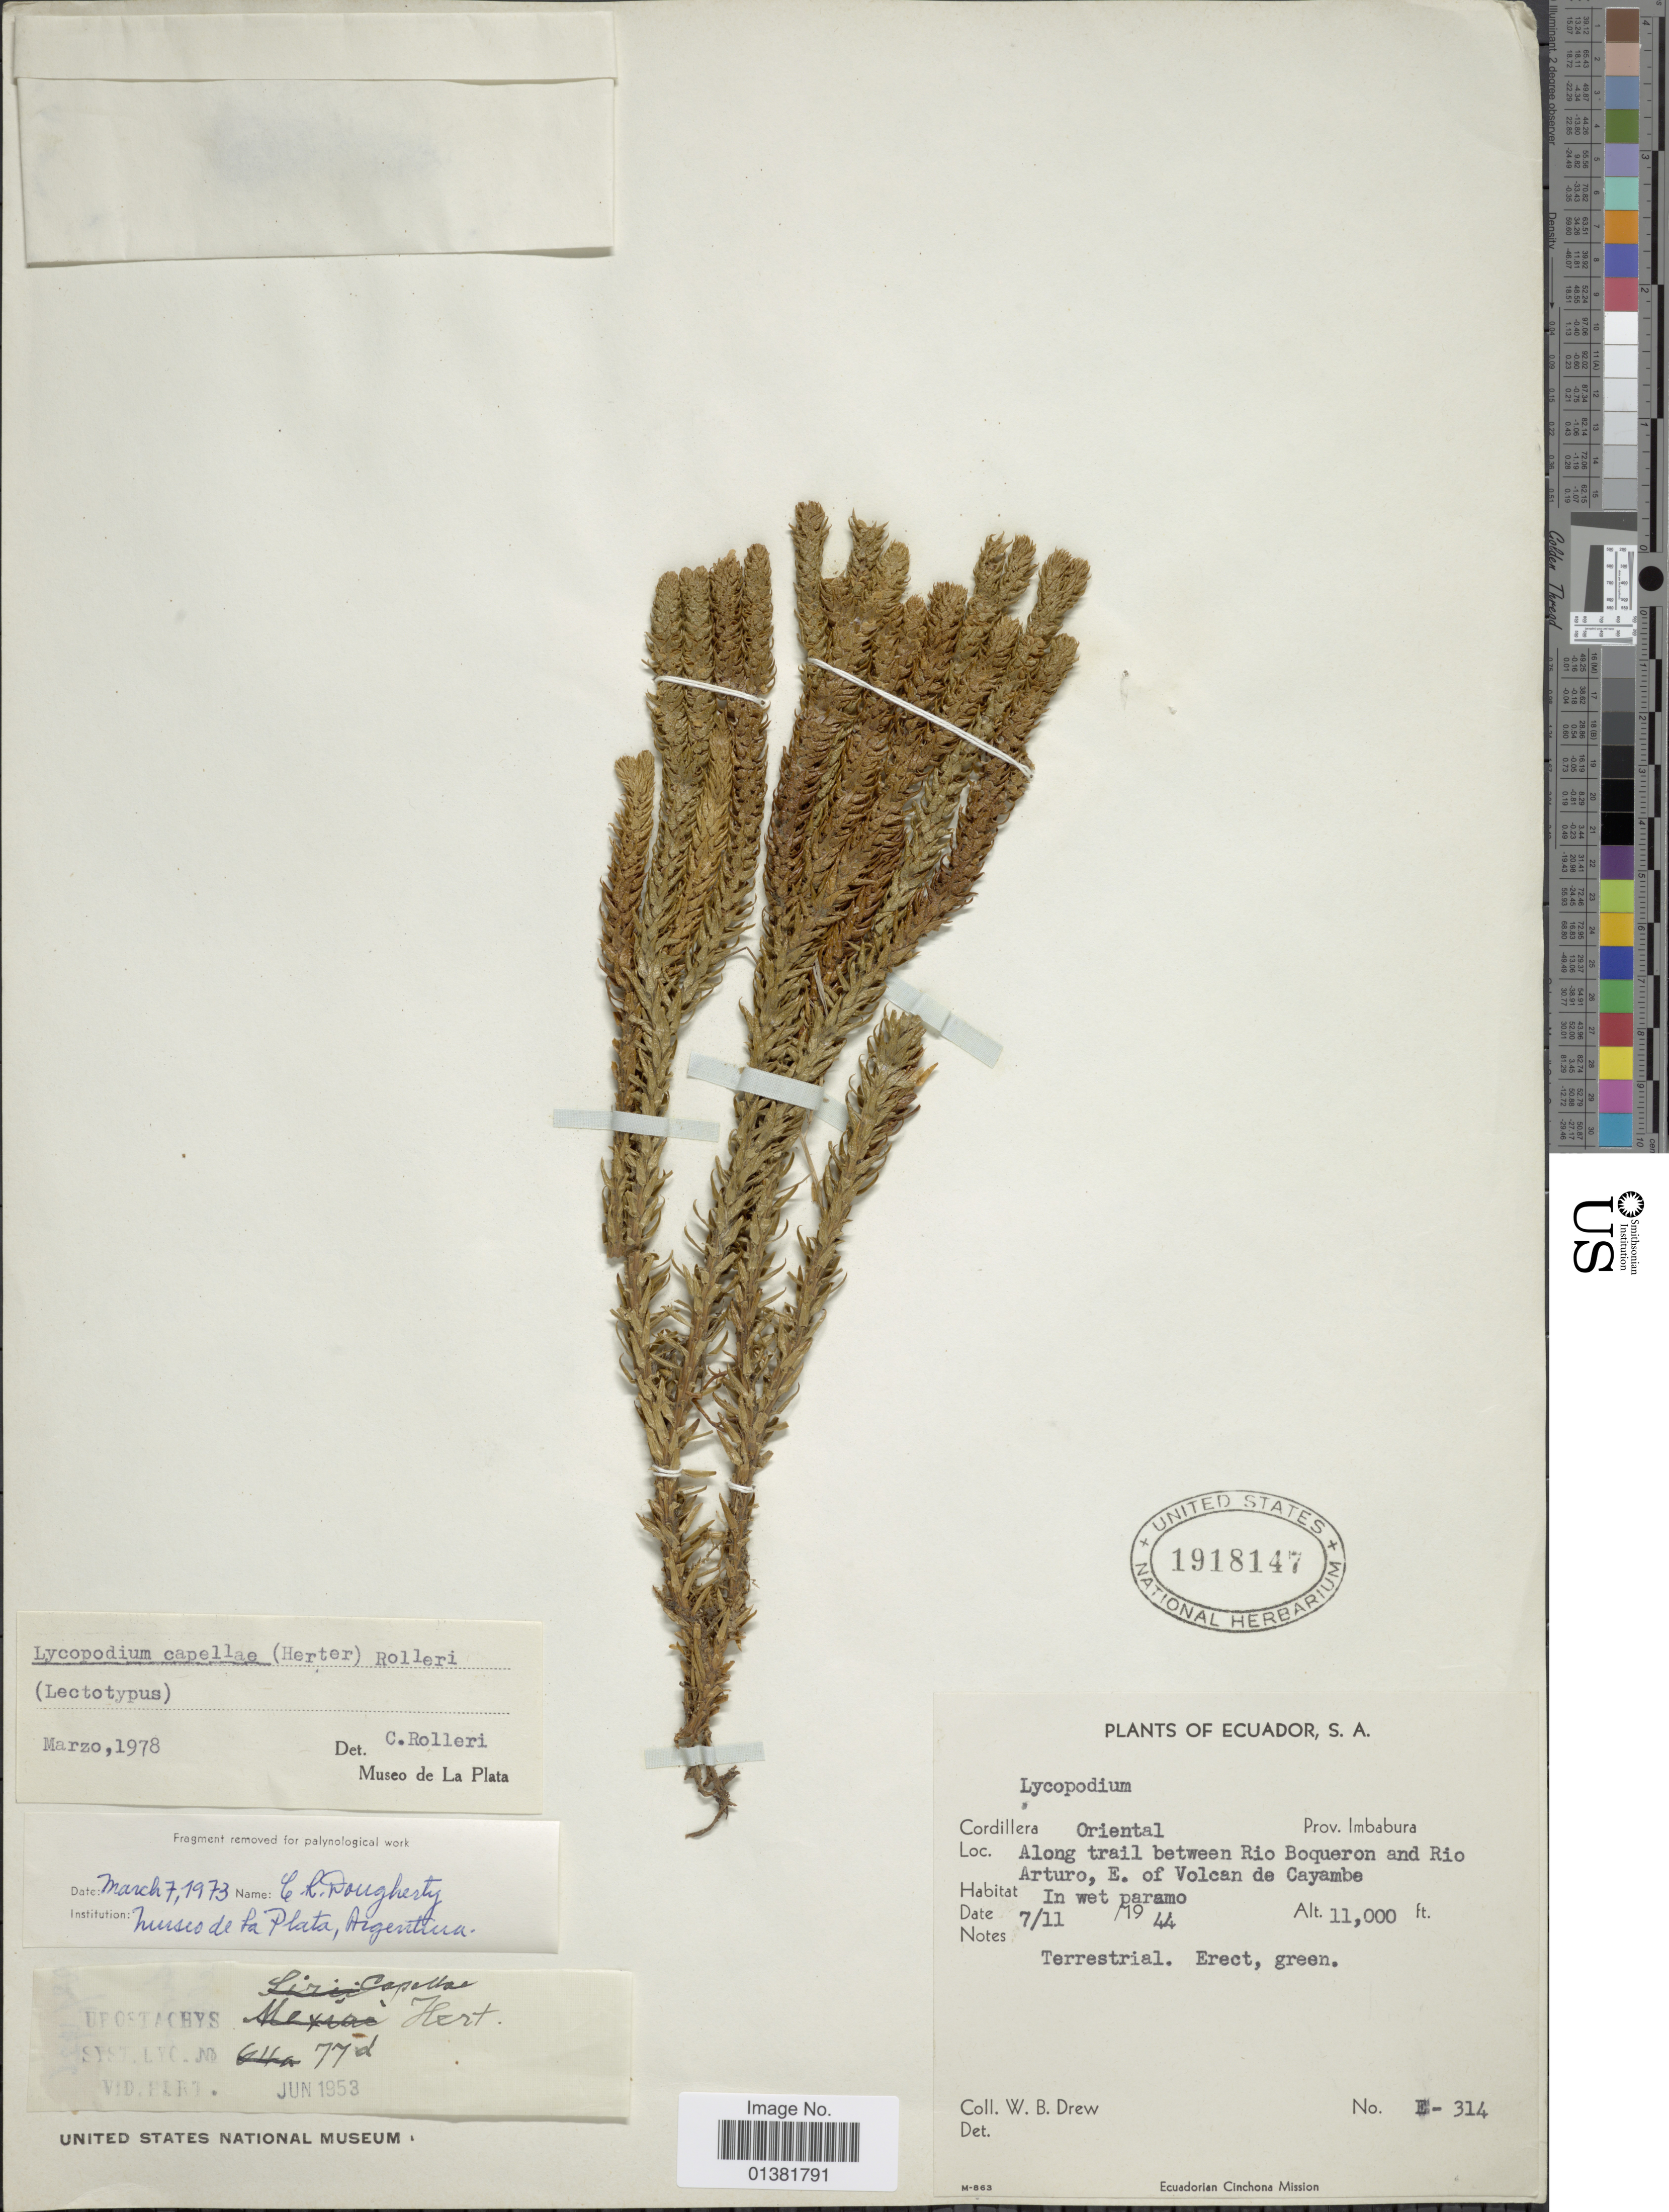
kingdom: Plantae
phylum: Tracheophyta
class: Lycopodiopsida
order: Lycopodiales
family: Lycopodiaceae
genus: Phlegmariurus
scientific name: Phlegmariurus capellae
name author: (Herter) B. Øllg.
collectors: W. B. Drew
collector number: E-314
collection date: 1944-11-07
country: Ecuador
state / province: Imbabura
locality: Cordillera Oriental, Along trail between Rio Boqueron and Rio Arturo, E. of Volcan de Cayambe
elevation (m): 3353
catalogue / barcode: US 1918147